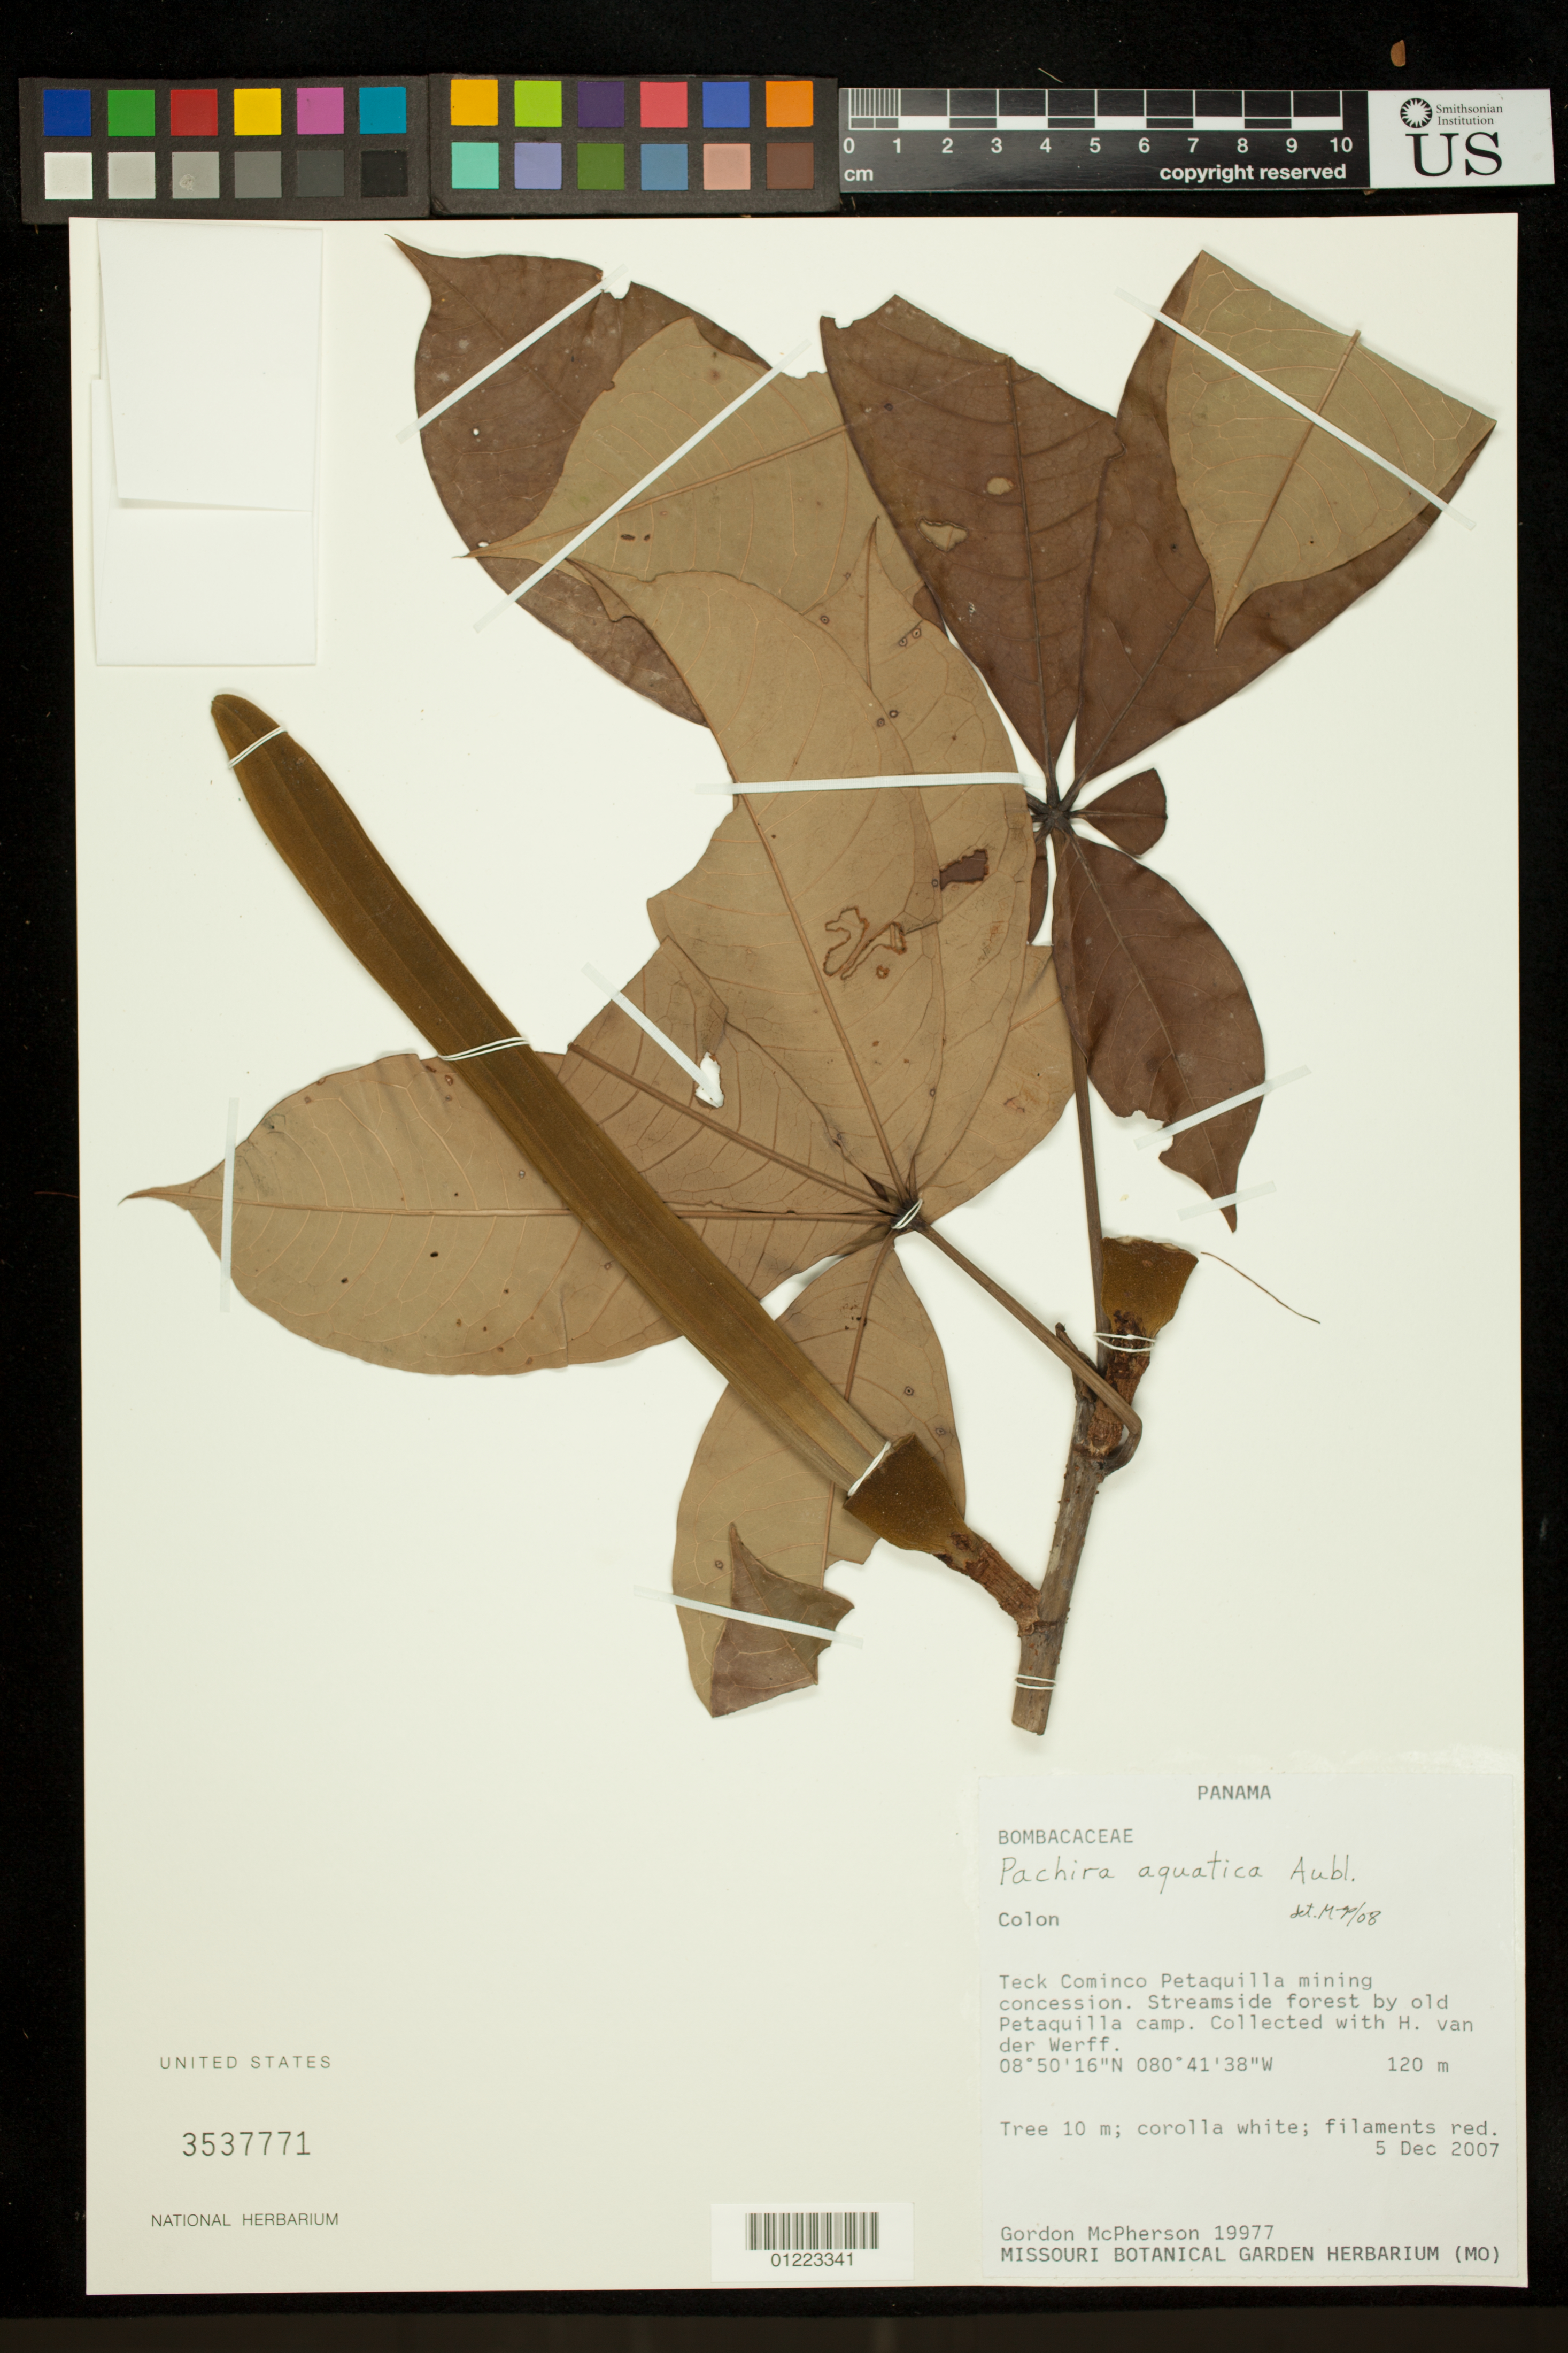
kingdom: Plantae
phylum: Tracheophyta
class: Magnoliopsida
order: Malvales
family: Malvaceae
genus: Pachira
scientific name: Pachira aquatica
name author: Aubl.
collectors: G. D. McPherson & H. van der Werff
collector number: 19977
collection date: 2007-12-05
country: Panama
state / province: Colón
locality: Teck Cominco Petaquilla mining concession. Streamside forest by old Petaquilla camp.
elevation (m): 120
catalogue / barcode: US 3537771